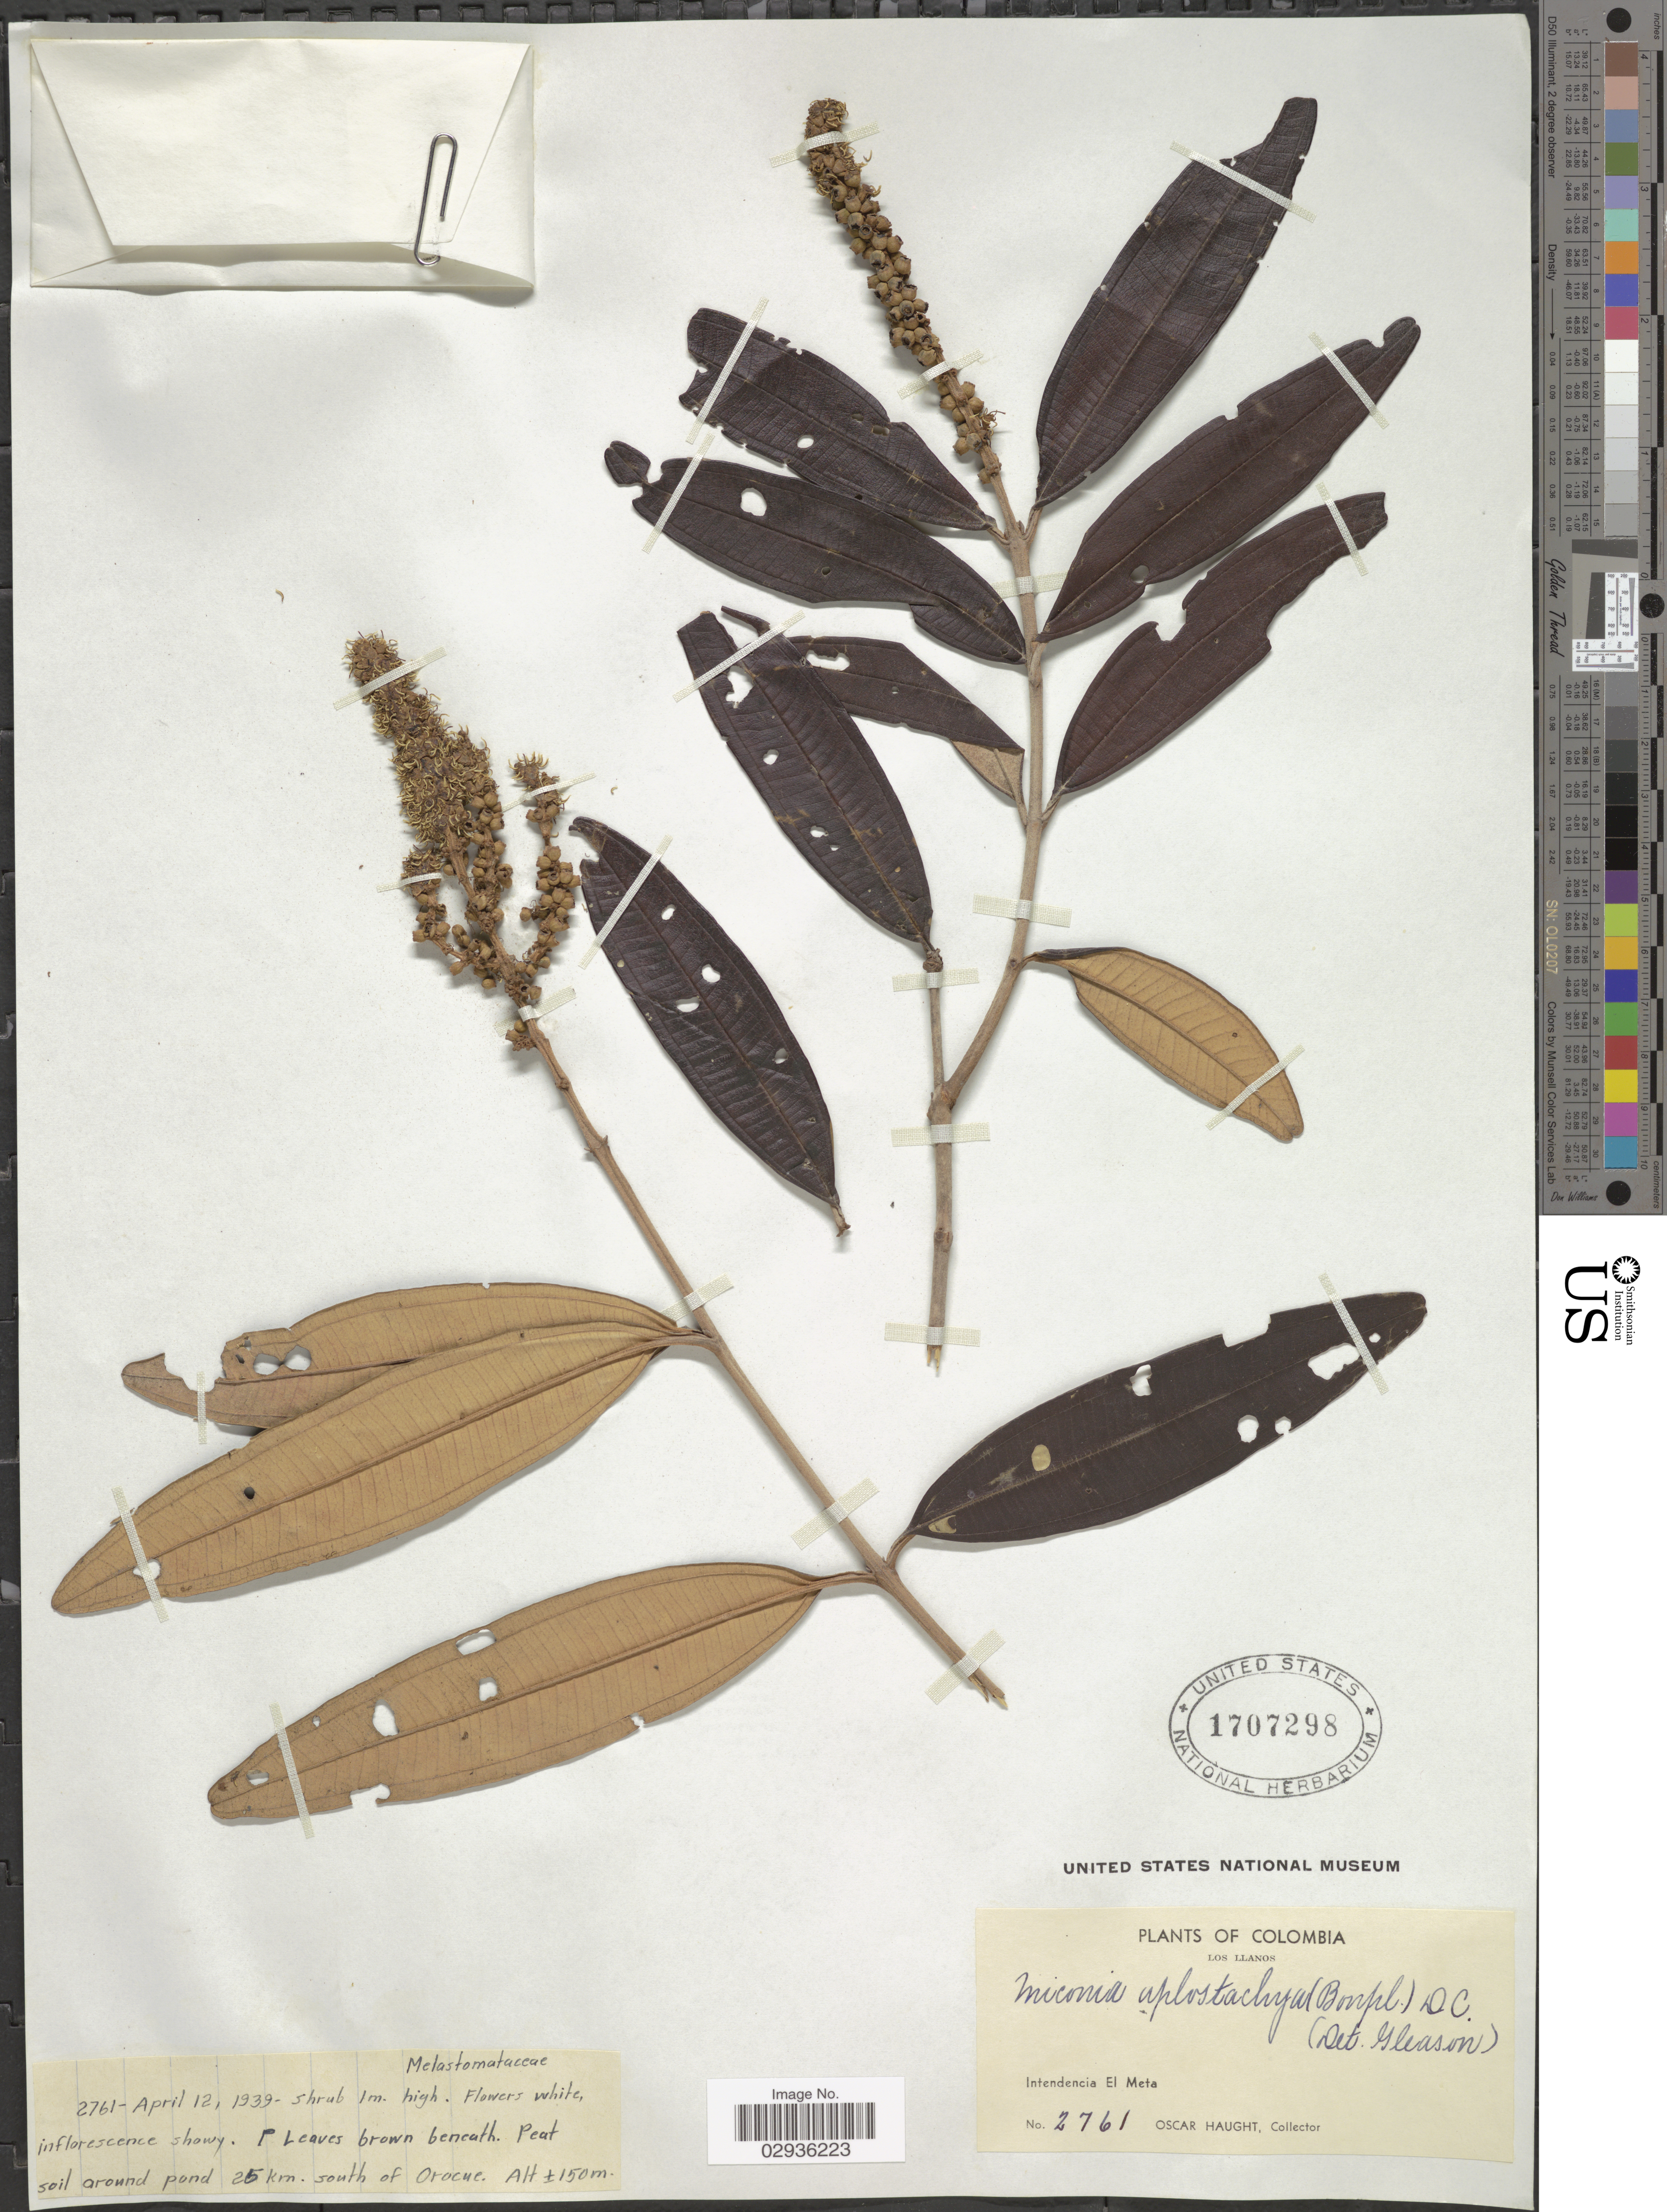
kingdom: Plantae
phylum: Tracheophyta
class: Magnoliopsida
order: Myrtales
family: Melastomataceae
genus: Miconia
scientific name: Miconia aplostachya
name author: (Bonpl.) DC.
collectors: O. Haught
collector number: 2761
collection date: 1939-04-12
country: Colombia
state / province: Meta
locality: Los Llanos. Intendencia El Meta, around pond 25 km. south of Orocue.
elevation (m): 150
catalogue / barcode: US 1707298